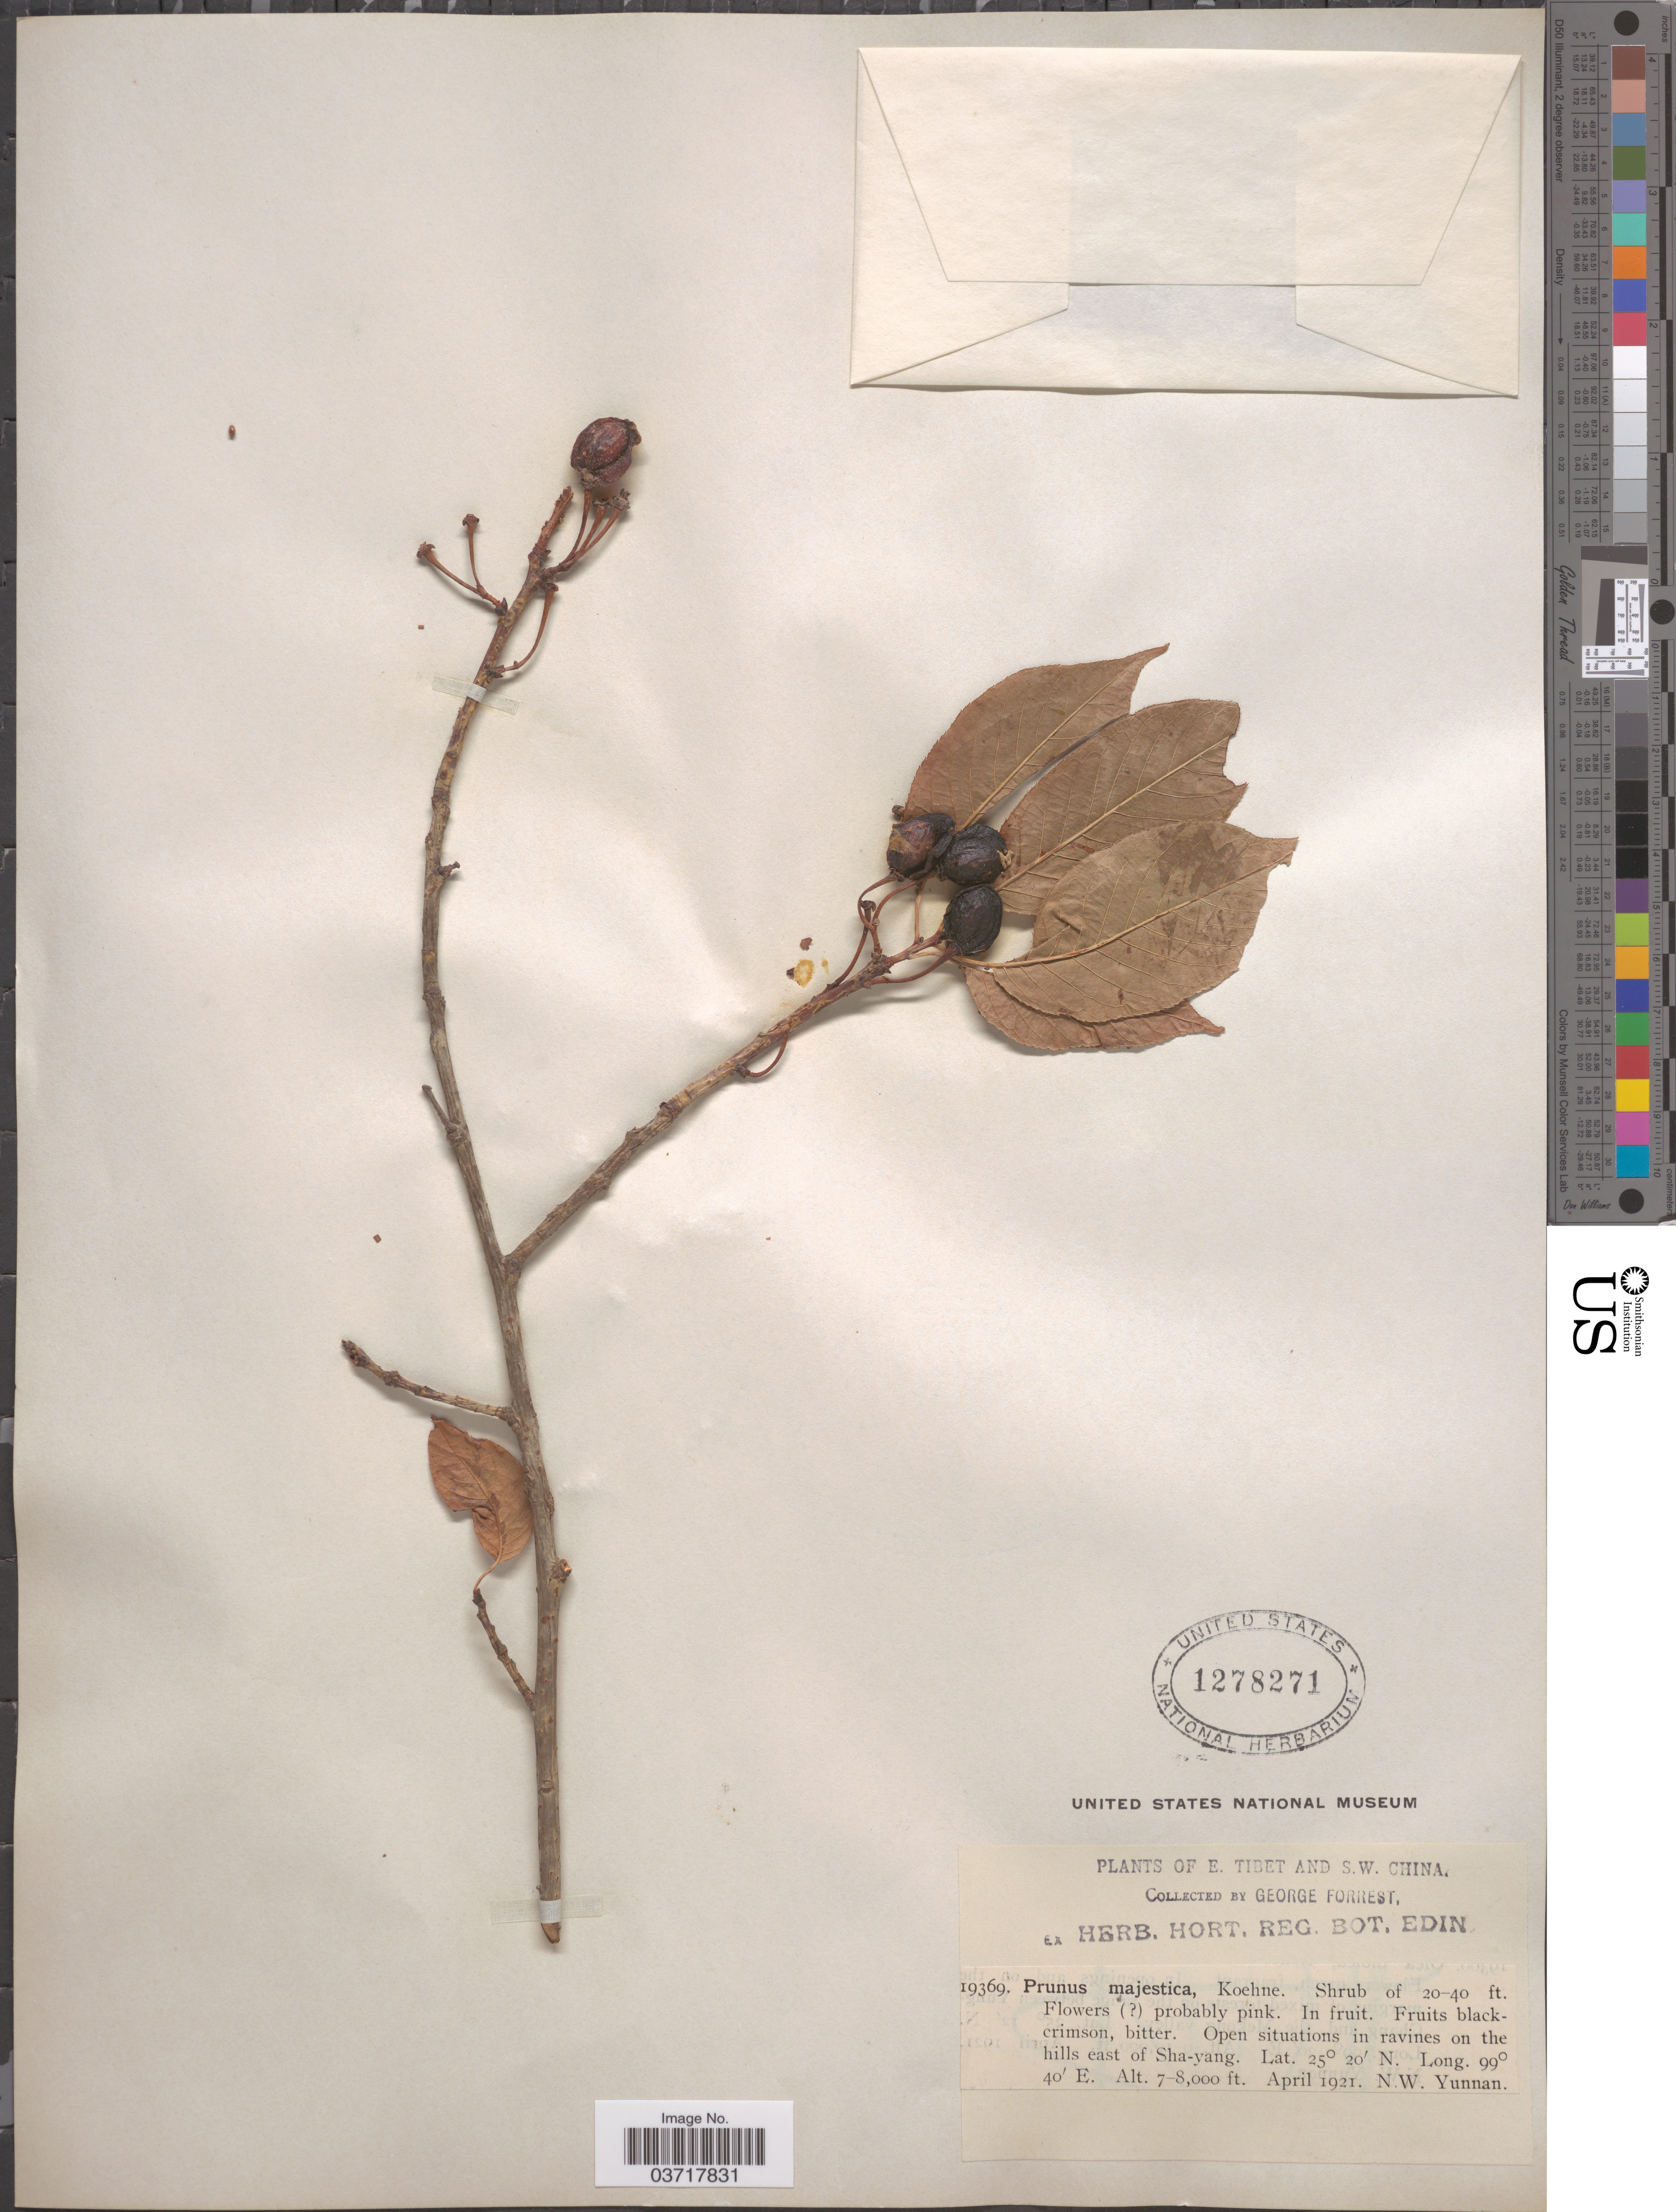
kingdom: Plantae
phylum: Tracheophyta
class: Magnoliopsida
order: Rosales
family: Rosaceae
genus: Prunus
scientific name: Prunus majestica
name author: Koehne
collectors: G. Forrest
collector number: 19369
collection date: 1921-04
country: China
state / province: Yunnan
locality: S.W. China. On the hills east of Sha-yang. N.W. Yunnan.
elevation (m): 2134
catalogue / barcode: US 1278271